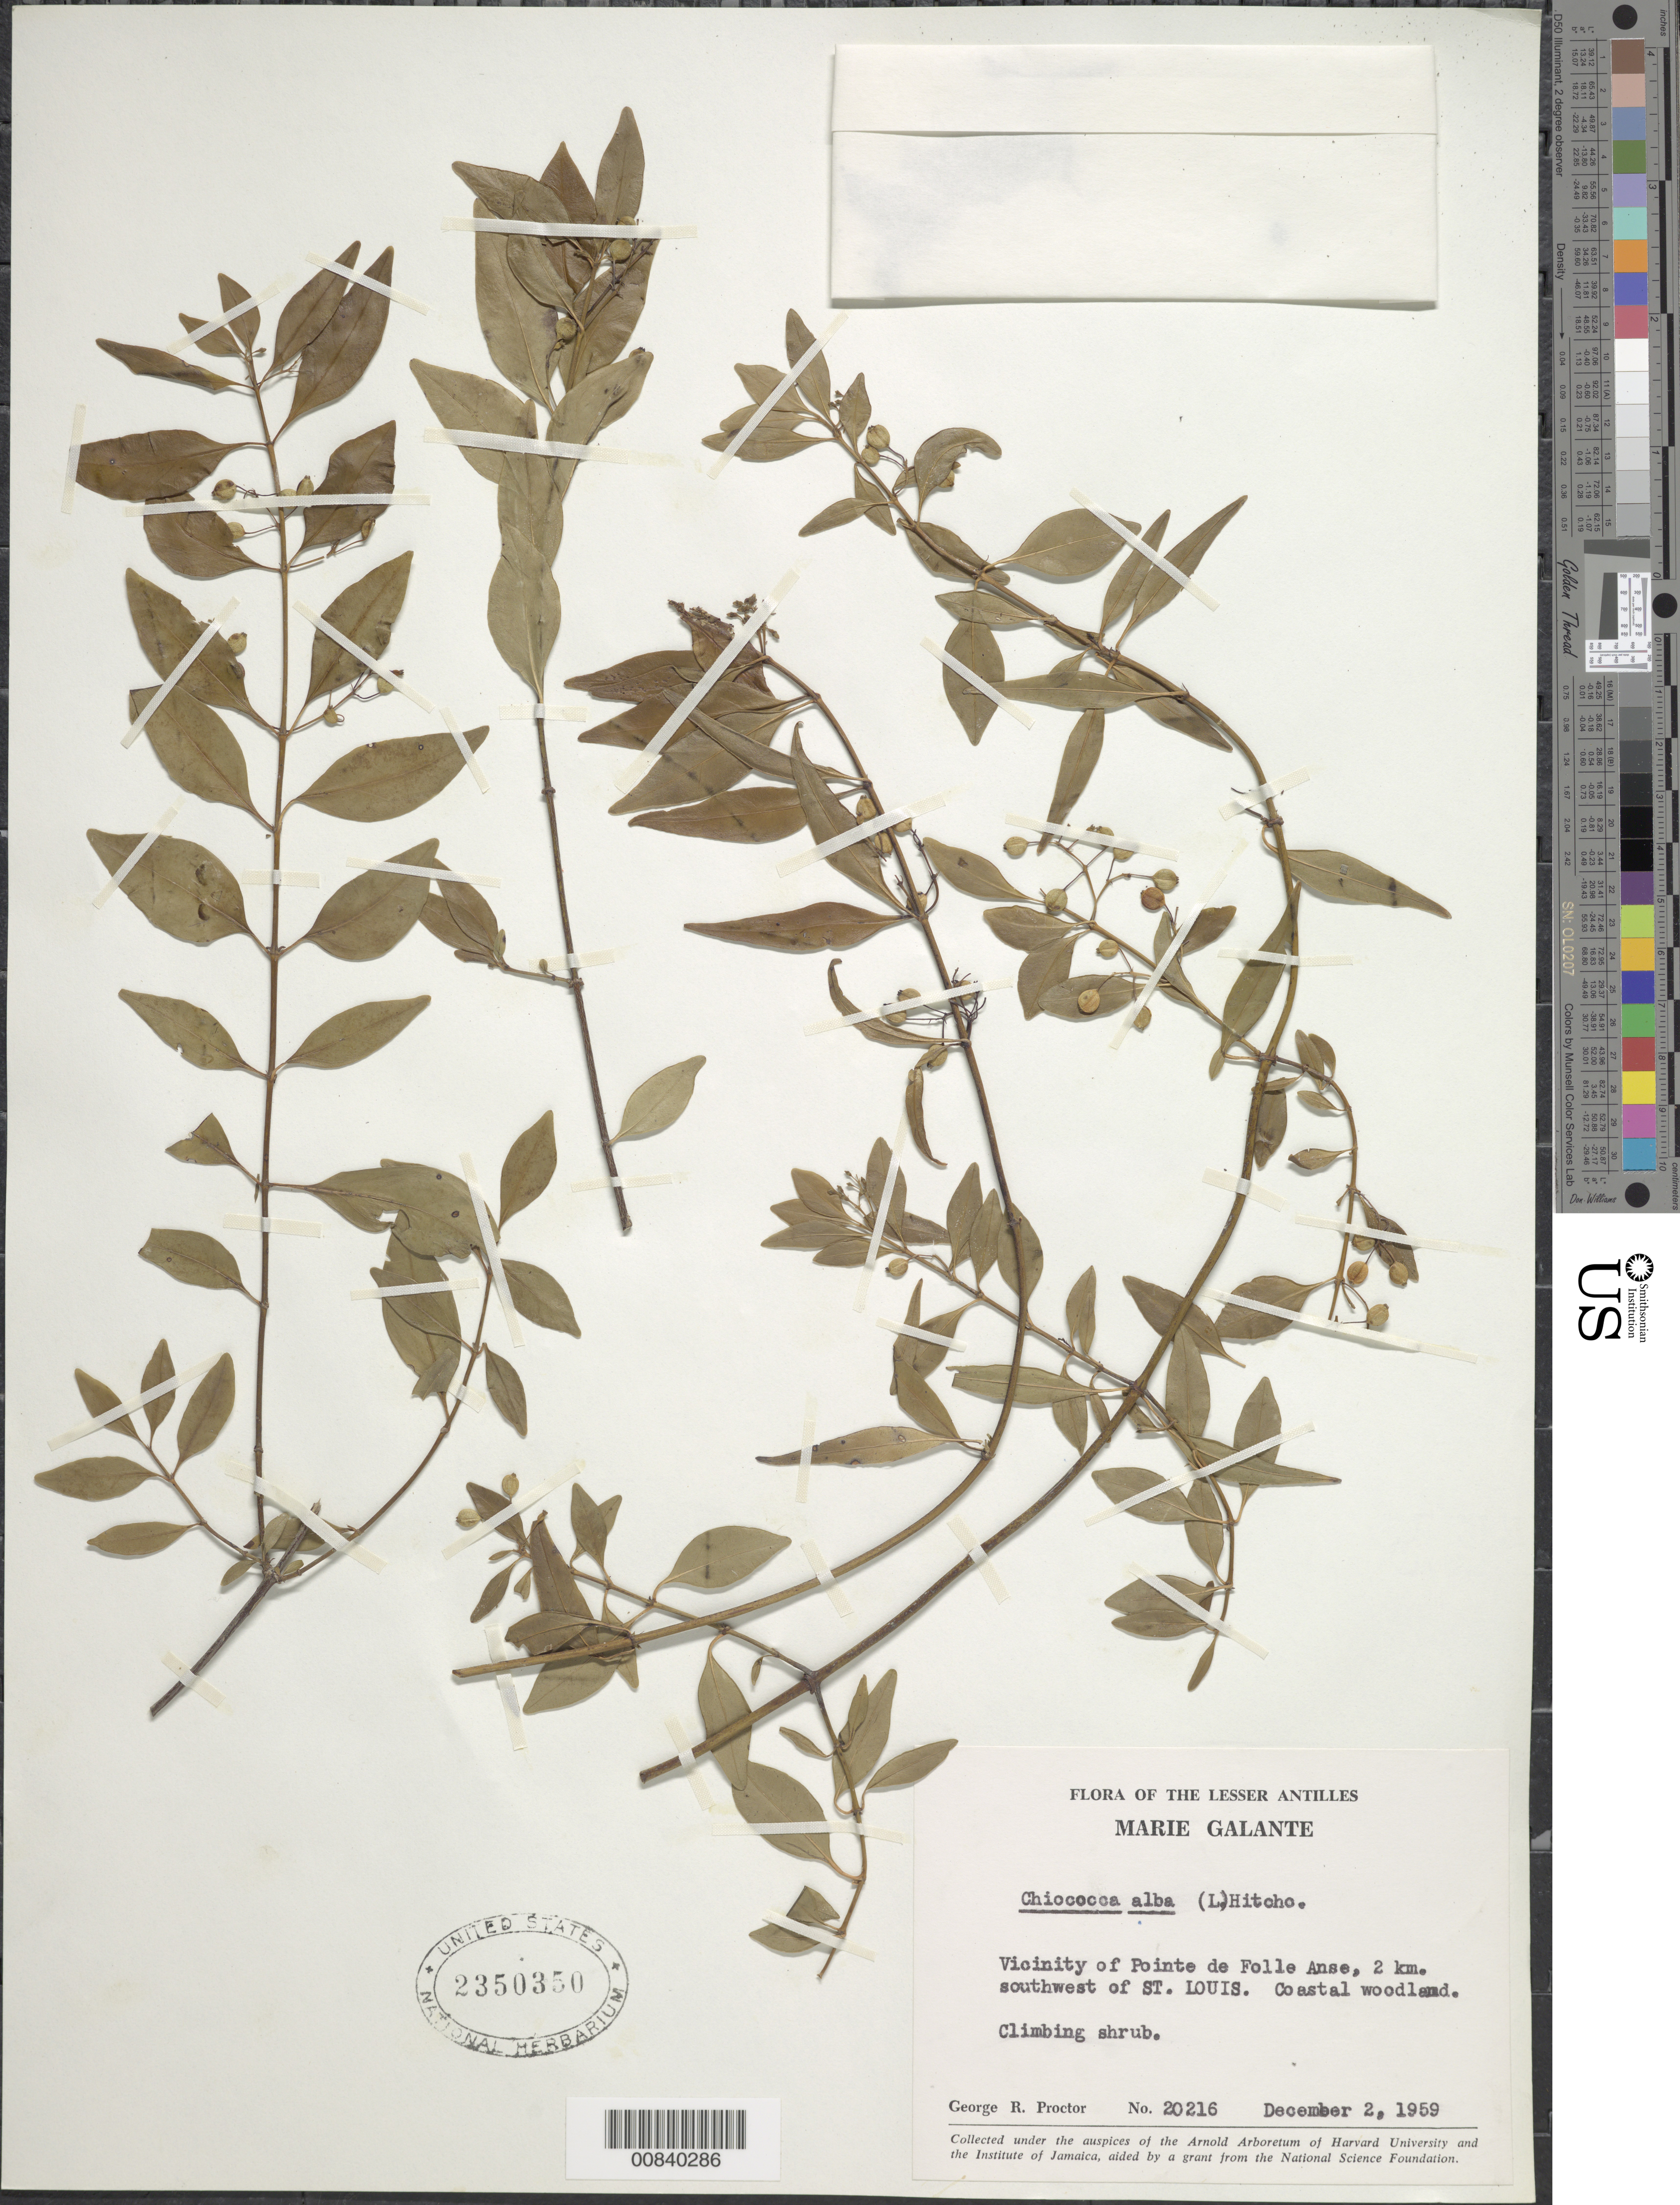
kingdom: Plantae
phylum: Tracheophyta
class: Magnoliopsida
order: Gentianales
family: Rubiaceae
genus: Chiococca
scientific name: Chiococca alba subsp. alba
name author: (L.) Hitchc.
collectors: G. R. Proctor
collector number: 20216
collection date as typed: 02 Dec 1959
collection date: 1959-12-02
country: Guadeloupe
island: Marie Galante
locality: Vicinity of Pointe de Folle Anse, 2 km southwest of St. Louis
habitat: Coastal woodland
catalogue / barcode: US 2350350